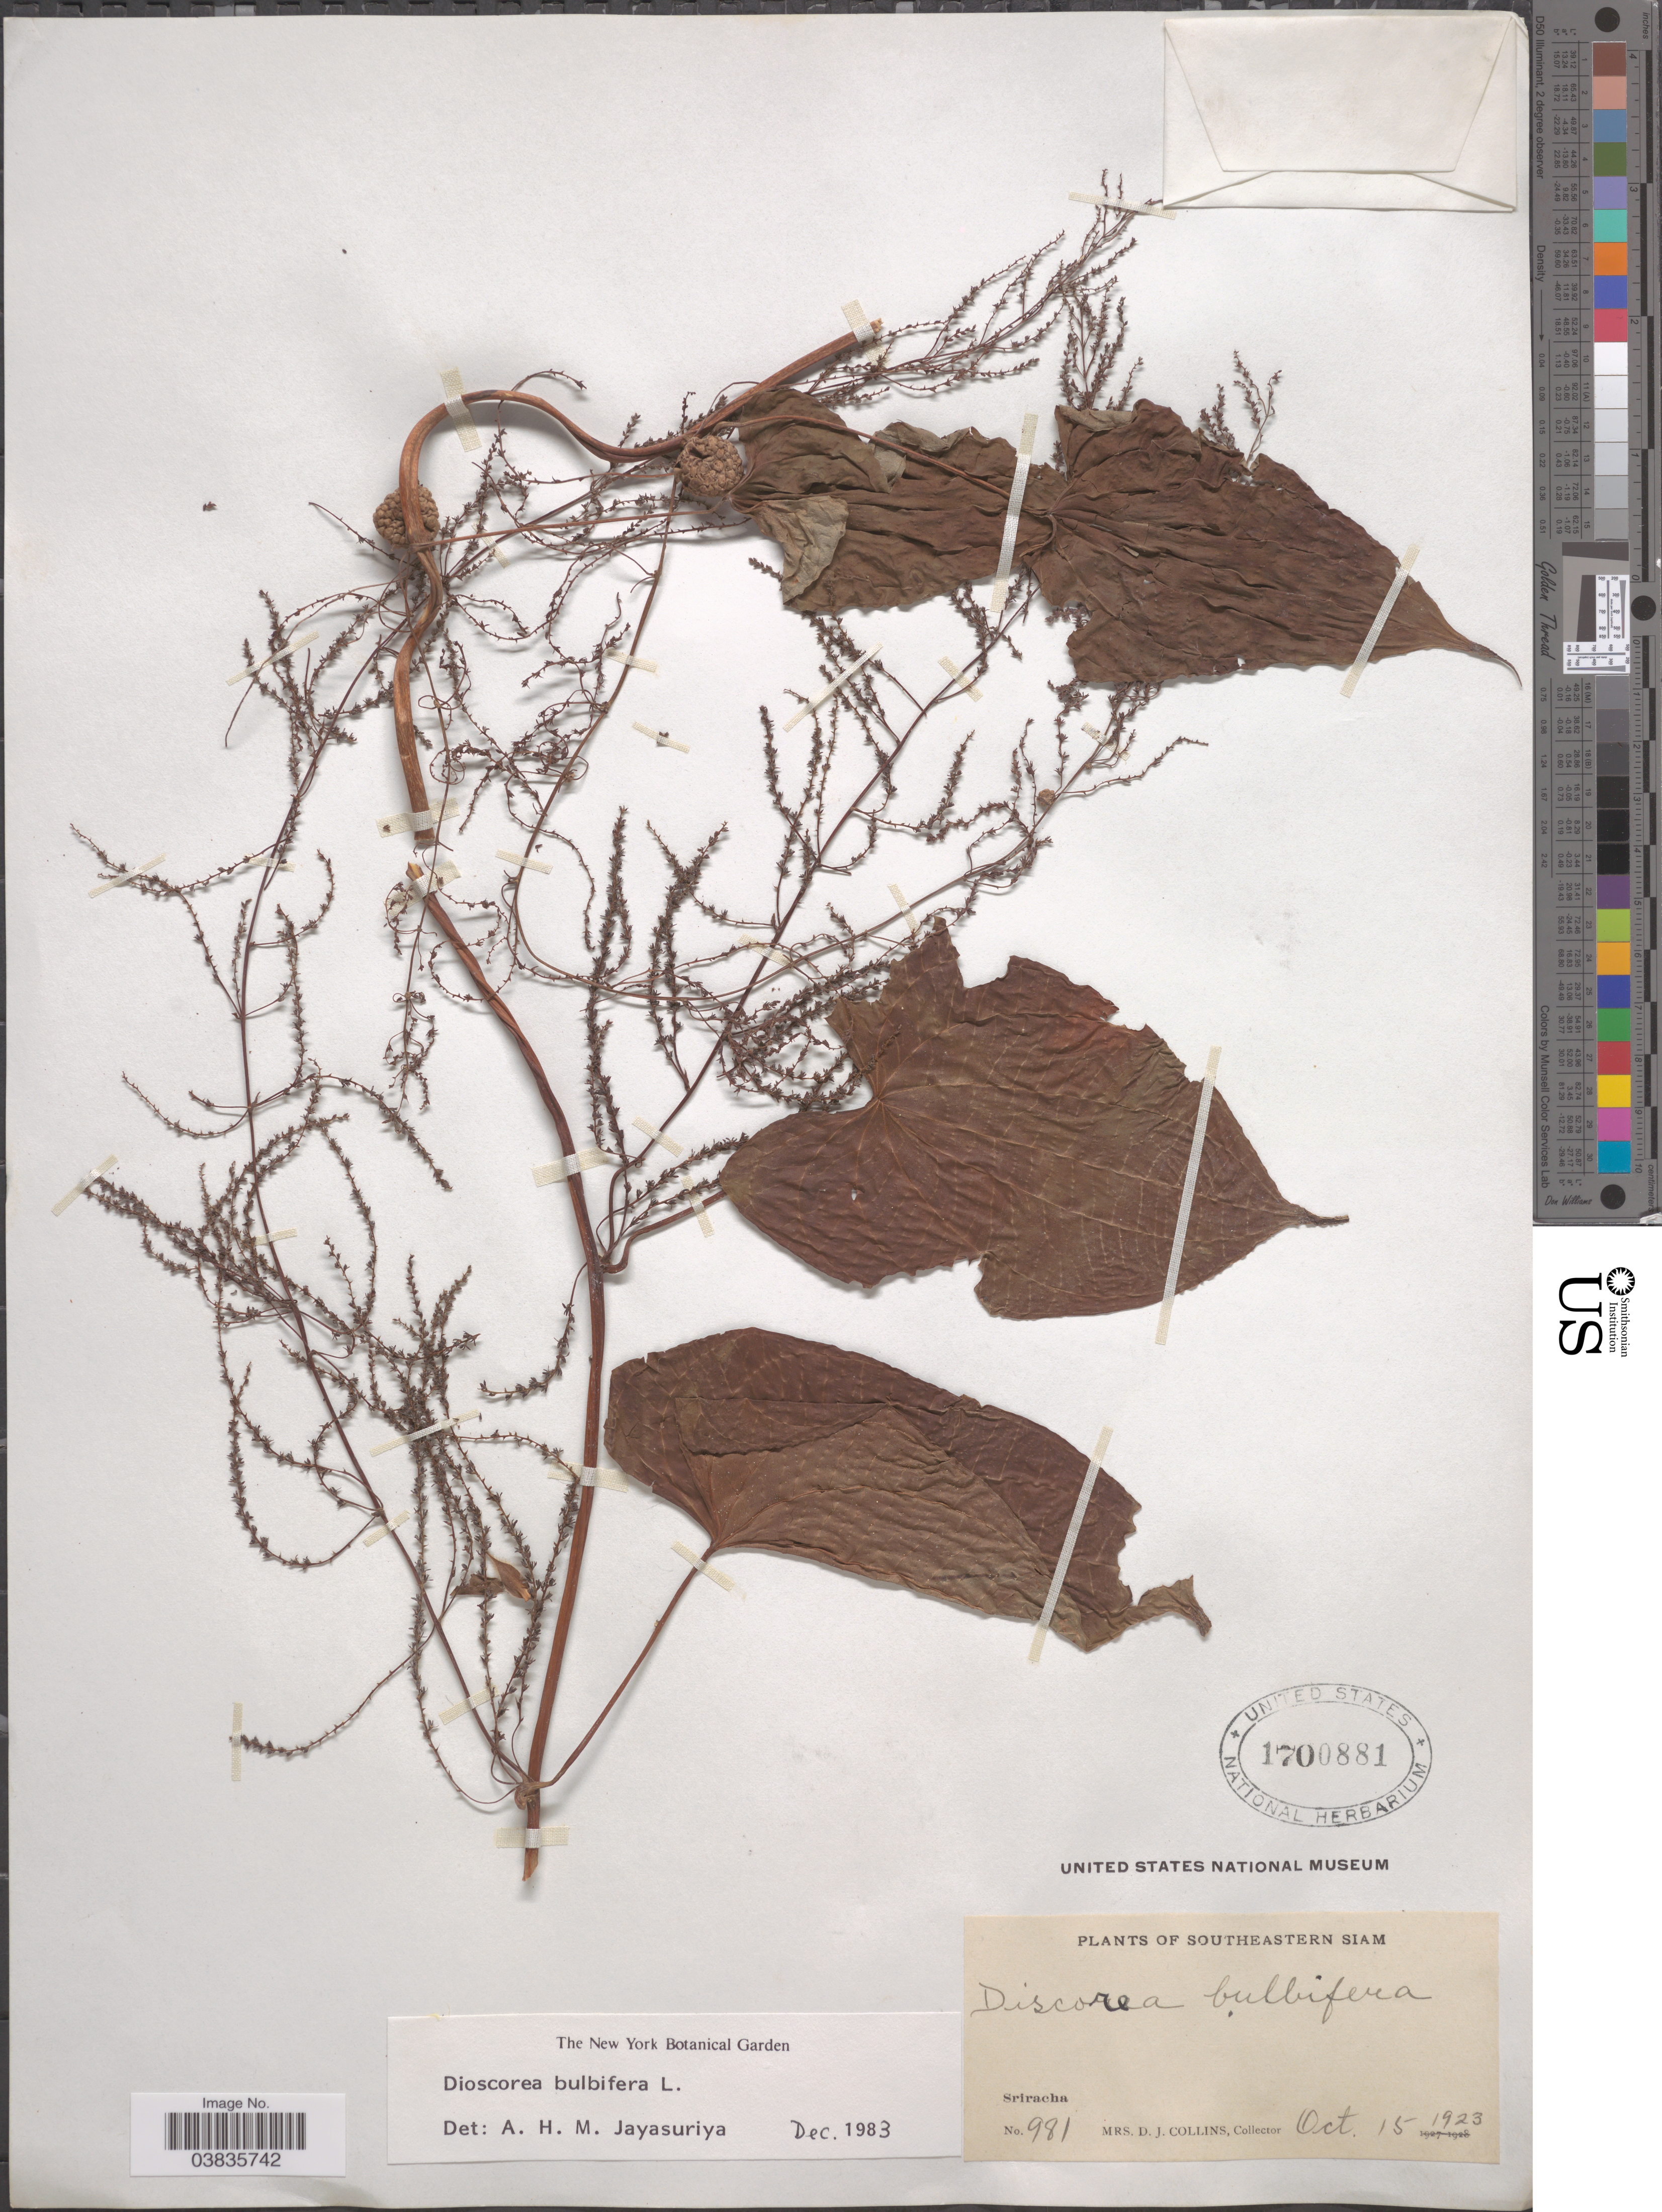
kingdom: Plantae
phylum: Tracheophyta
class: Liliopsida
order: Dioscoreales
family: Dioscoreaceae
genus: Dioscorea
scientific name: Dioscorea bulbifera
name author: L.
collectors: Mrs. D. J. Collins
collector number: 981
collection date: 1923-10-15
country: Thailand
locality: Southeastern Siam. Sriracha.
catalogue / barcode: US 1700881